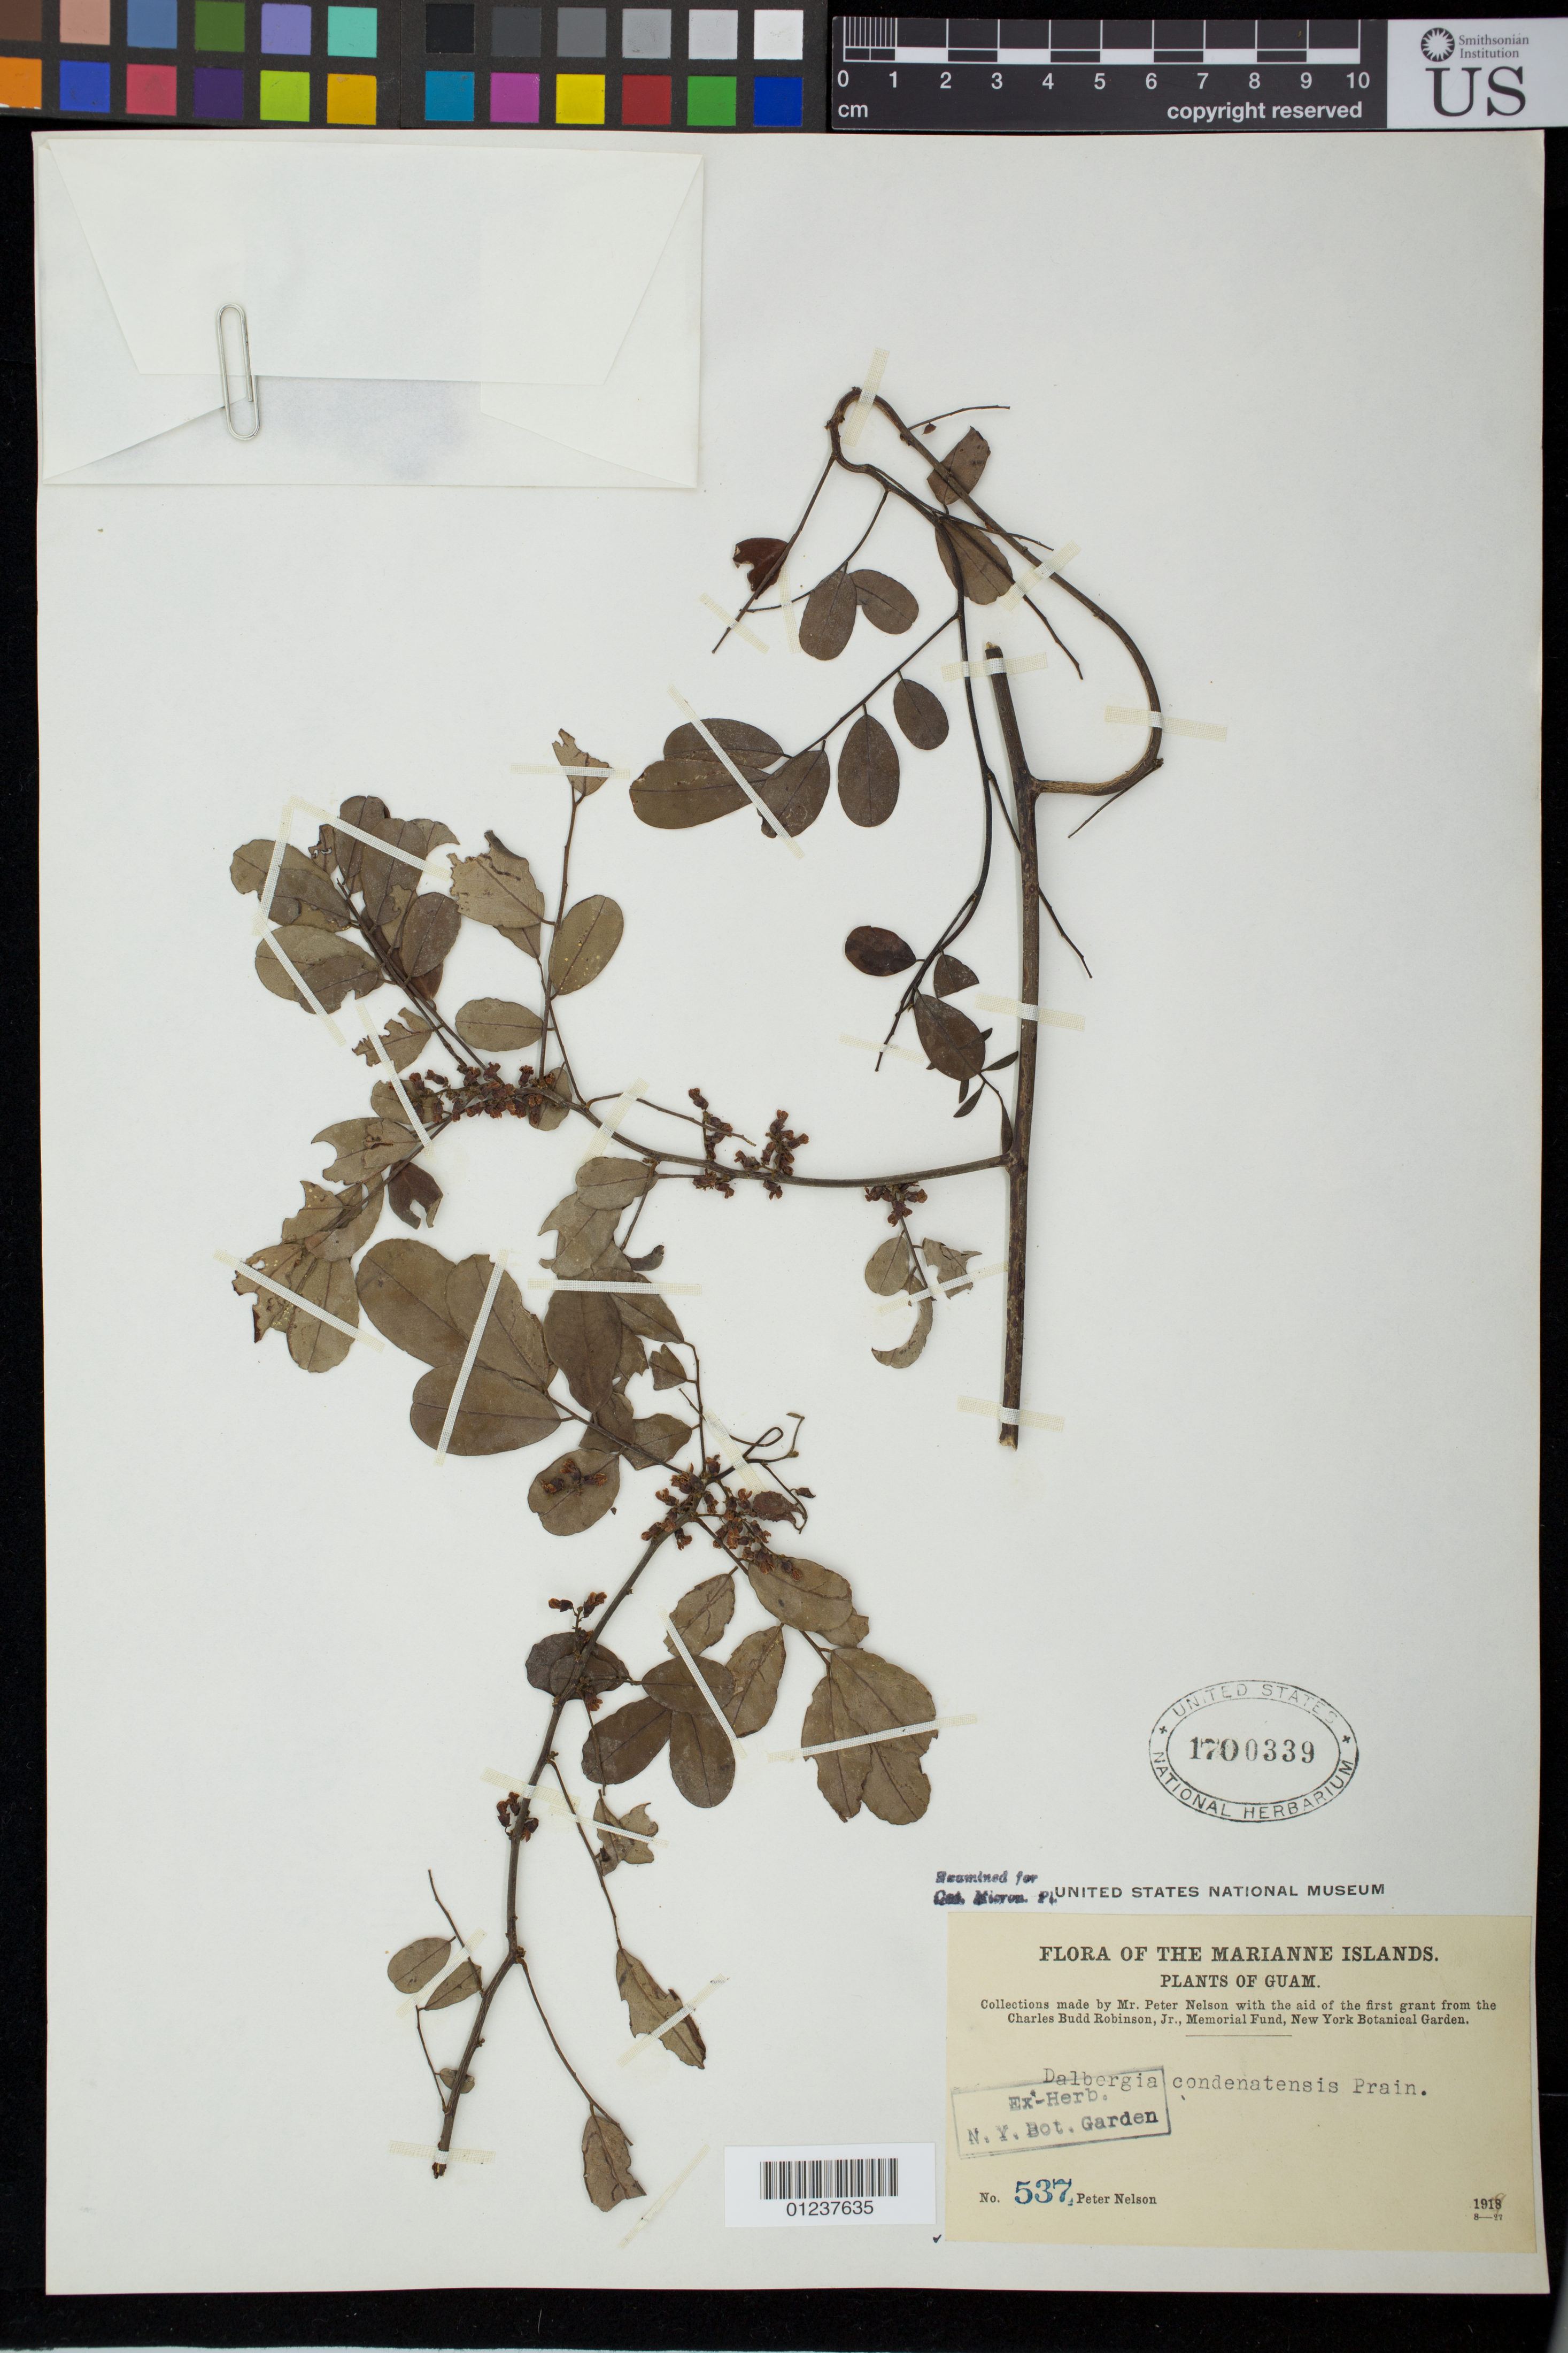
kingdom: Plantae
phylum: Tracheophyta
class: Magnoliopsida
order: Fabales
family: Fabaceae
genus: Dalbergia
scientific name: Dalbergia candenatensis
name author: (Dennst.) Pr.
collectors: P. Nelson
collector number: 537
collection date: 1919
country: Guam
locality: Mariana Islands.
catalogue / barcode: US 1700339